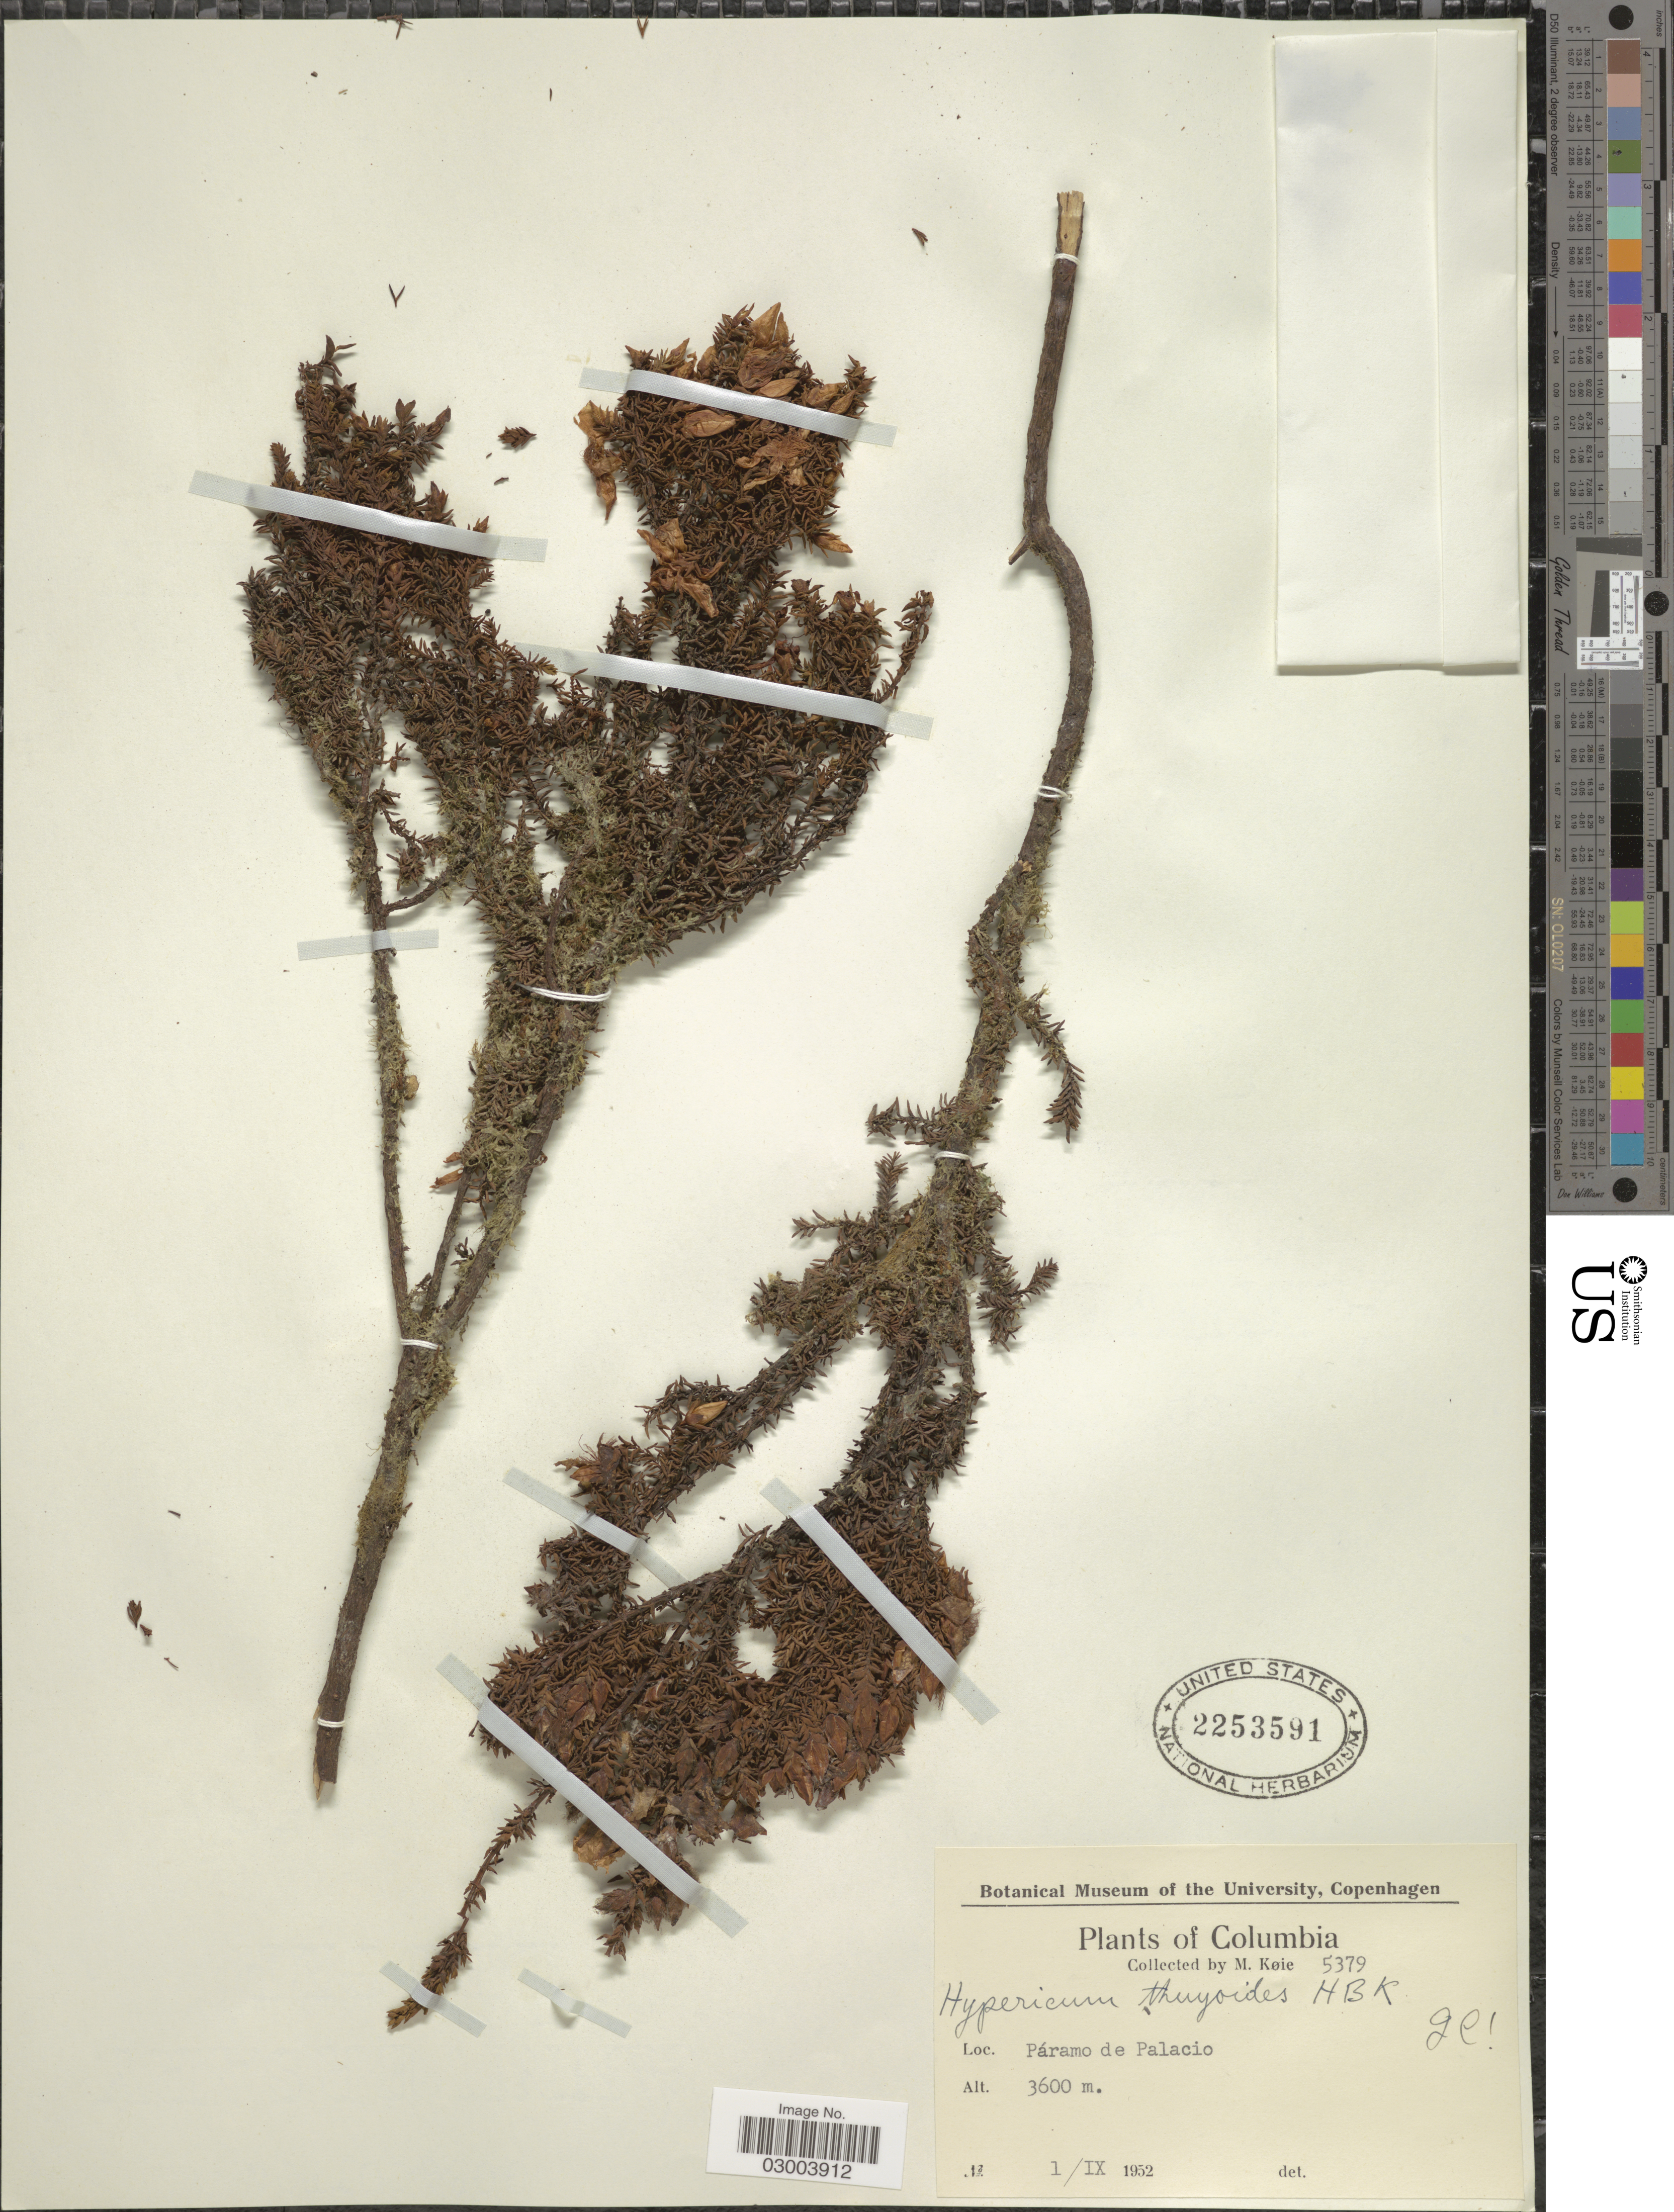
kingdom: Plantae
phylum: Tracheophyta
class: Magnoliopsida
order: Malpighiales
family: Hypericaceae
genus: Hypericum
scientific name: Hypericum thuyoides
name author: Kunth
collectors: M. Köie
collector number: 5379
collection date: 1952-09-01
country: Colombia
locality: Páramo de Palacio.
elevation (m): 3600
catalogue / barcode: US 2253591